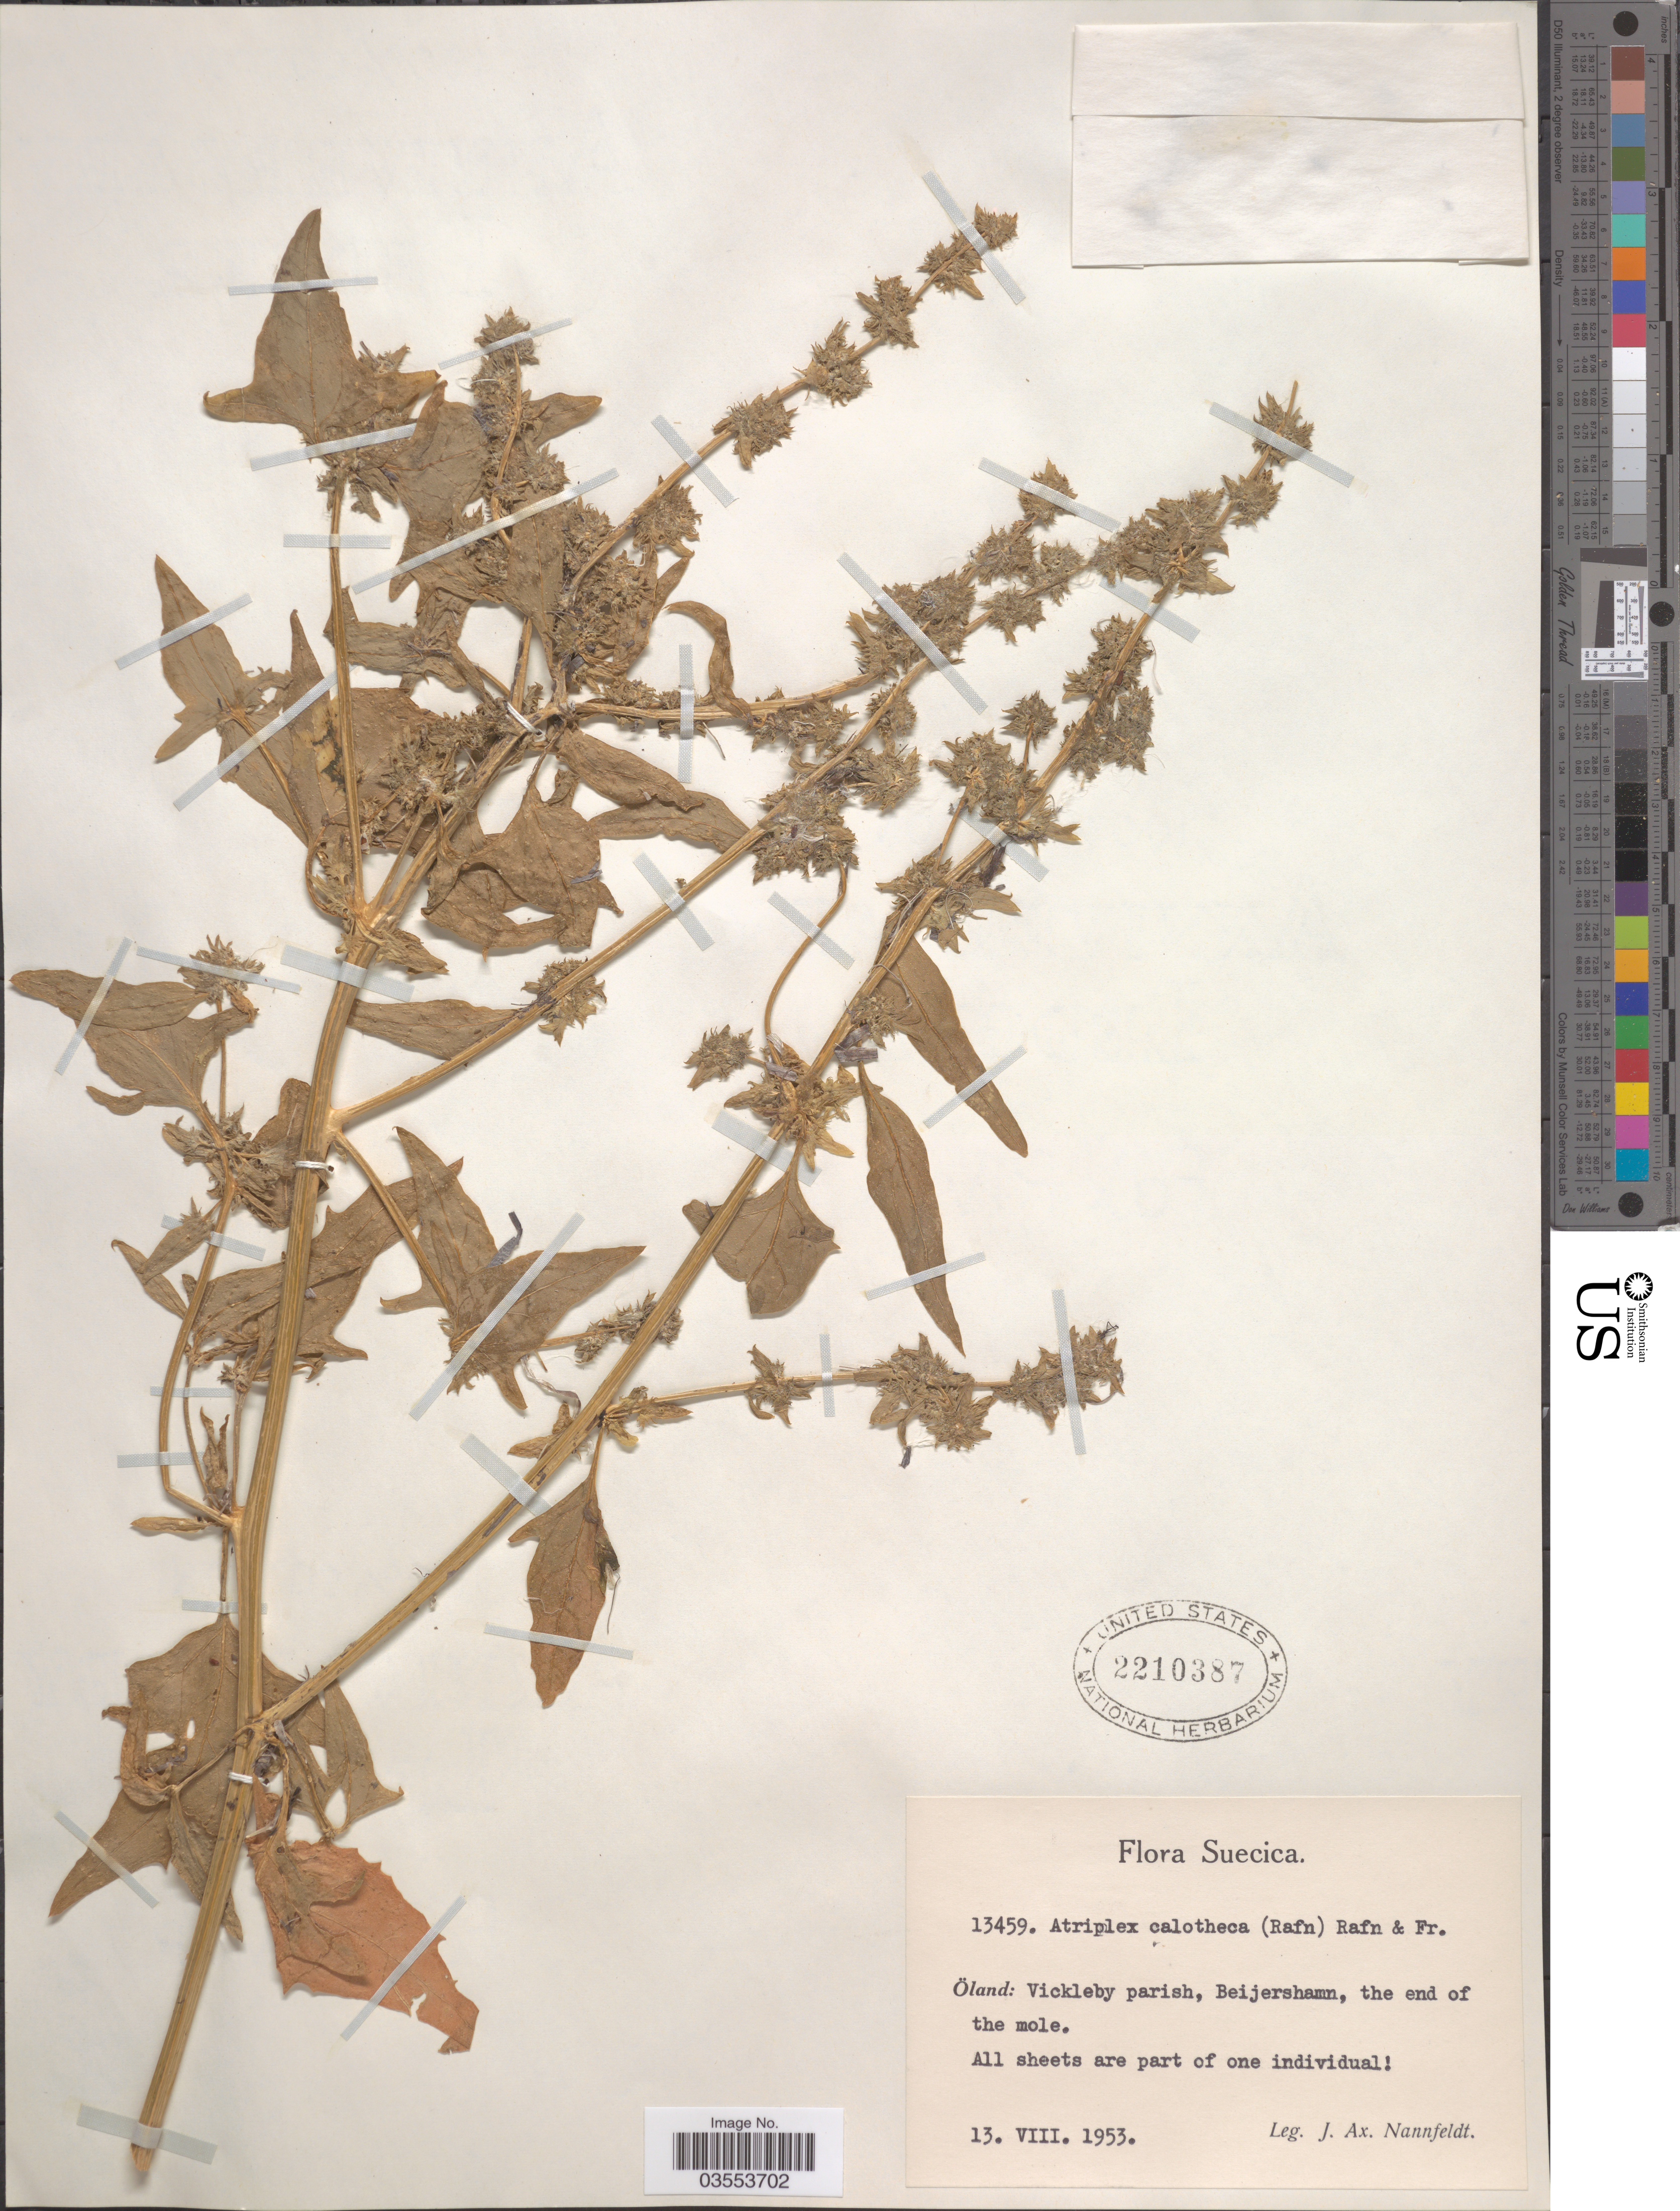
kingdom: Plantae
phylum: Tracheophyta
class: Magnoliopsida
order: Caryophyllales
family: Amaranthaceae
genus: Atriplex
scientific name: Atriplex calotheca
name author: (Rafn) Fr. a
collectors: J. Nannfeldt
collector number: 13459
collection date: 1953-08-13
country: Sweden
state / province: Kalmar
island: Oland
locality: Suecica. Öland: Vickleby parish, Beijershamn, the end of the mole.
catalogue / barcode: US 2210387